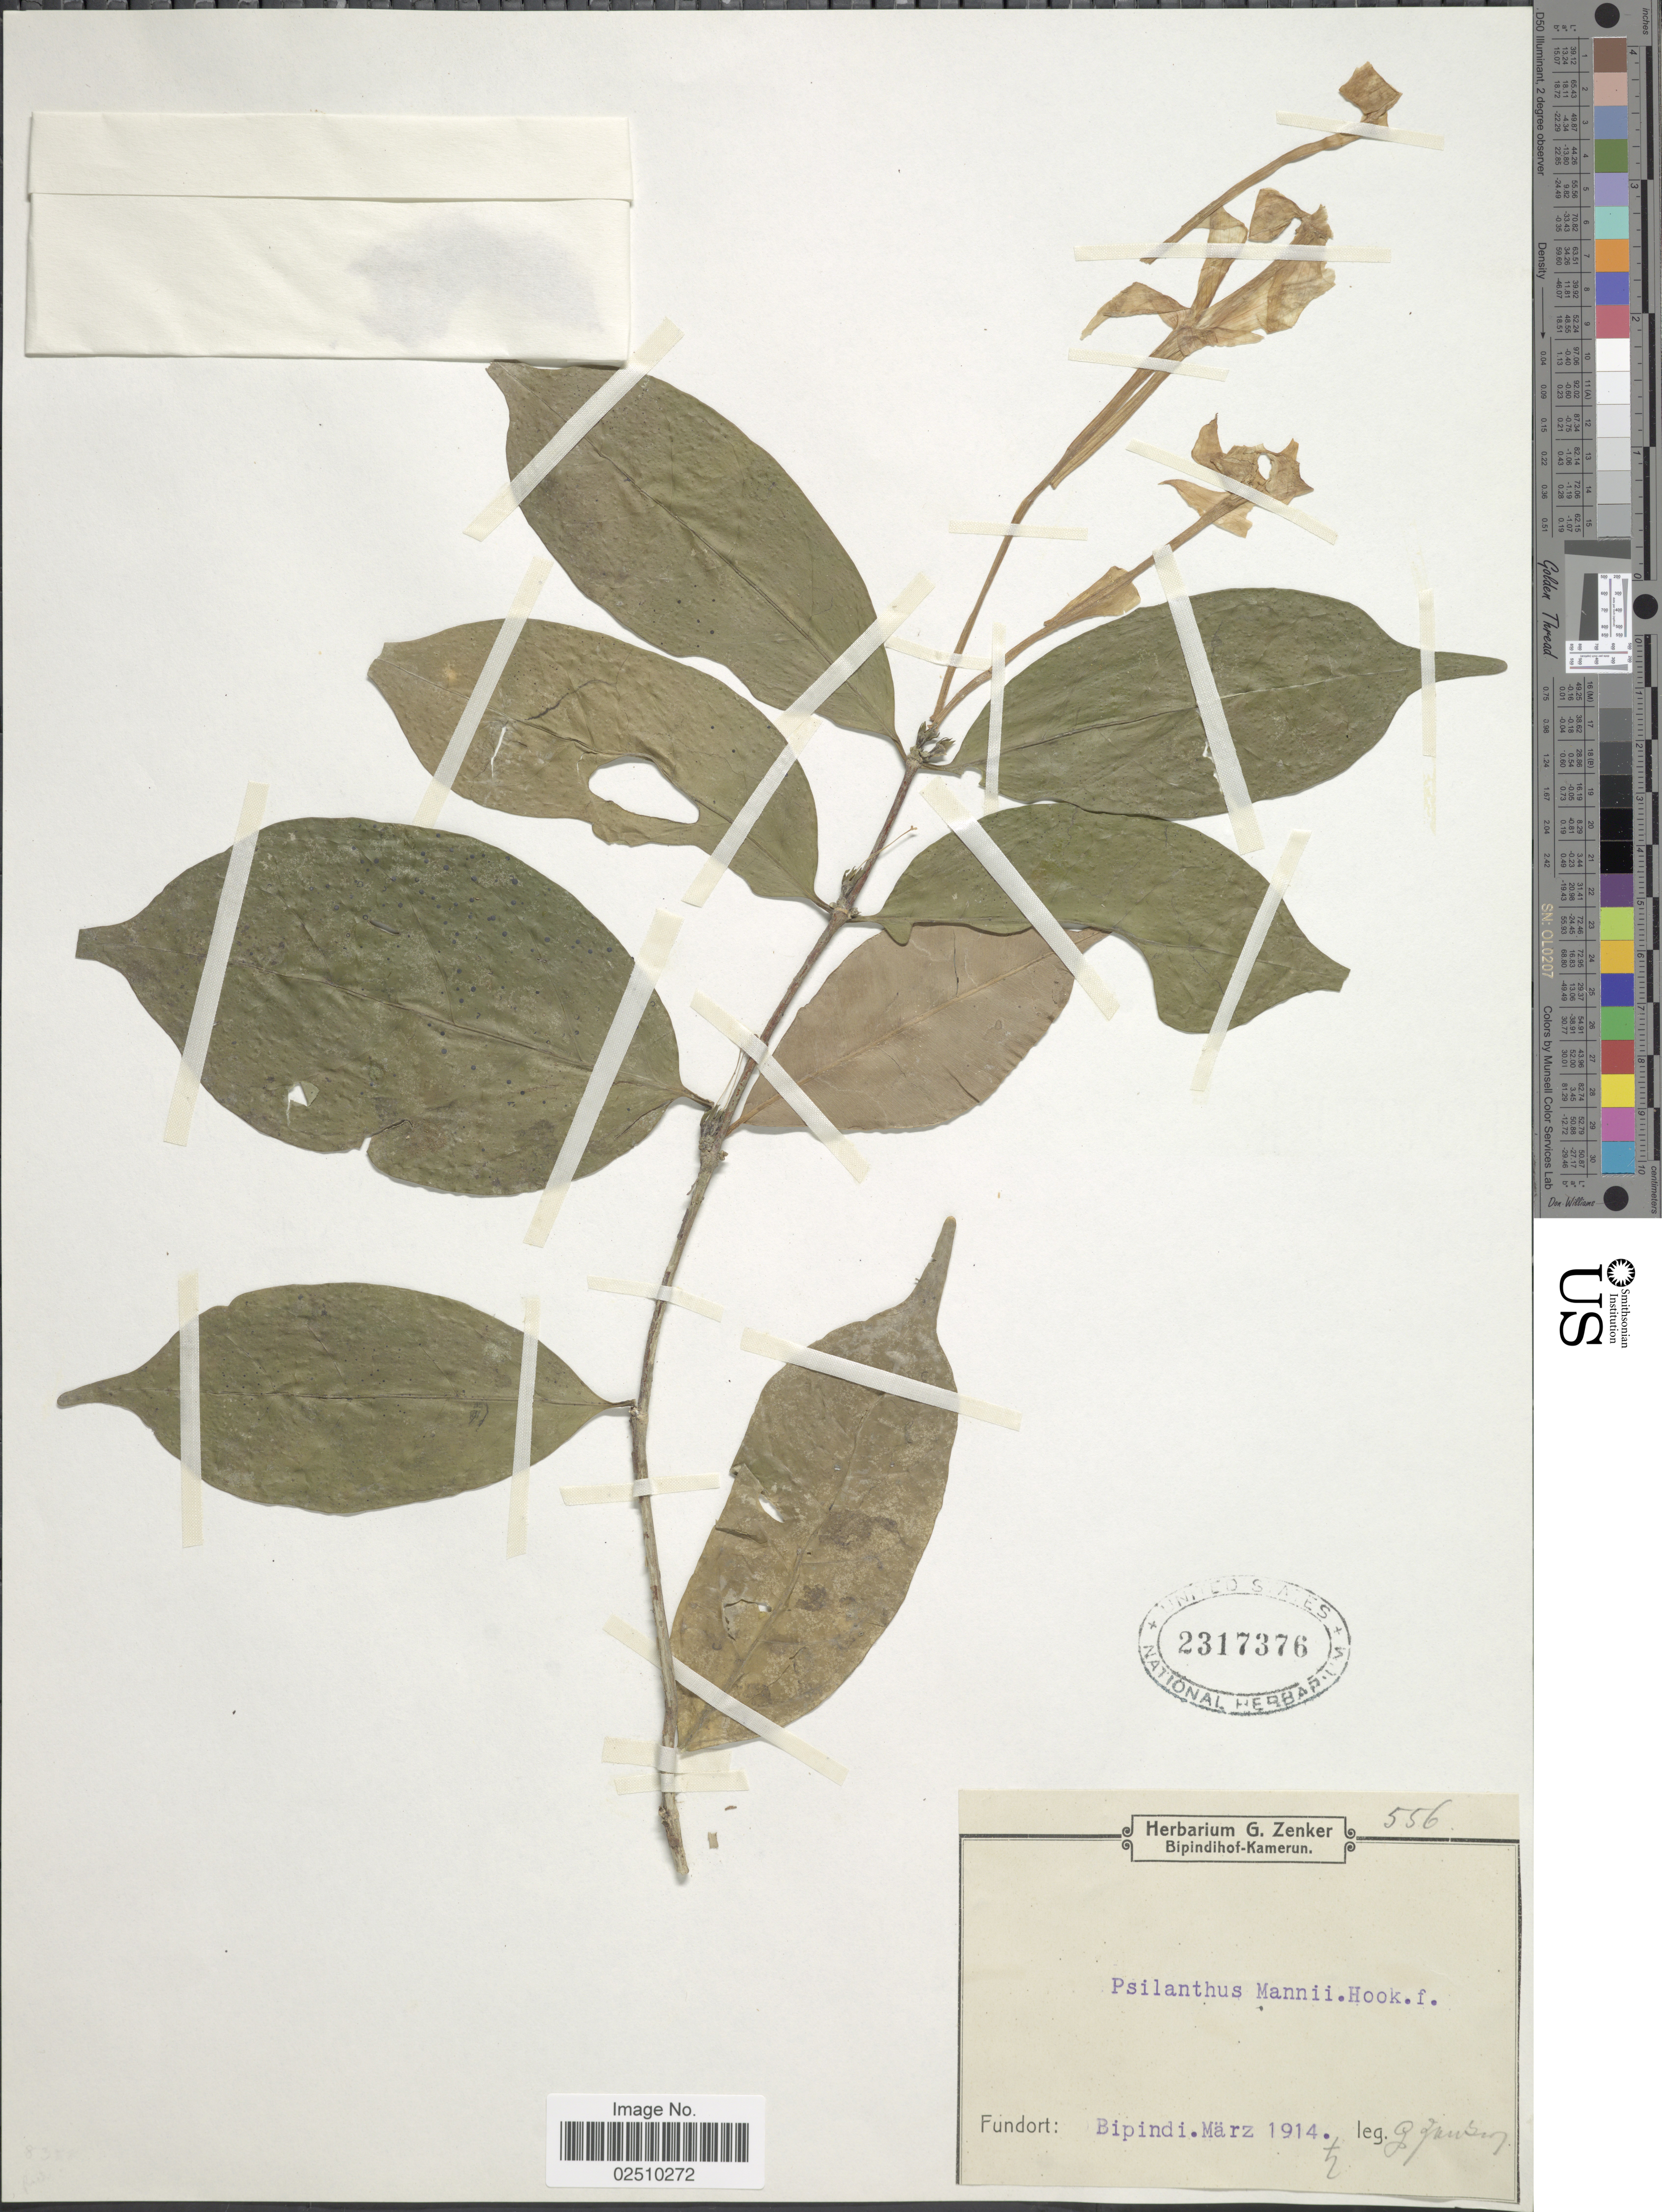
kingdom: Plantae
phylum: Tracheophyta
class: Magnoliopsida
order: Gentianales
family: Rubiaceae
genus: Psilanthus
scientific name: Psilanthus mannii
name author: Hook. f.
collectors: G. A. Zenker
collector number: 556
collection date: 1914-03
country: Cameroon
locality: Bipindi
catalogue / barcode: US 2317376